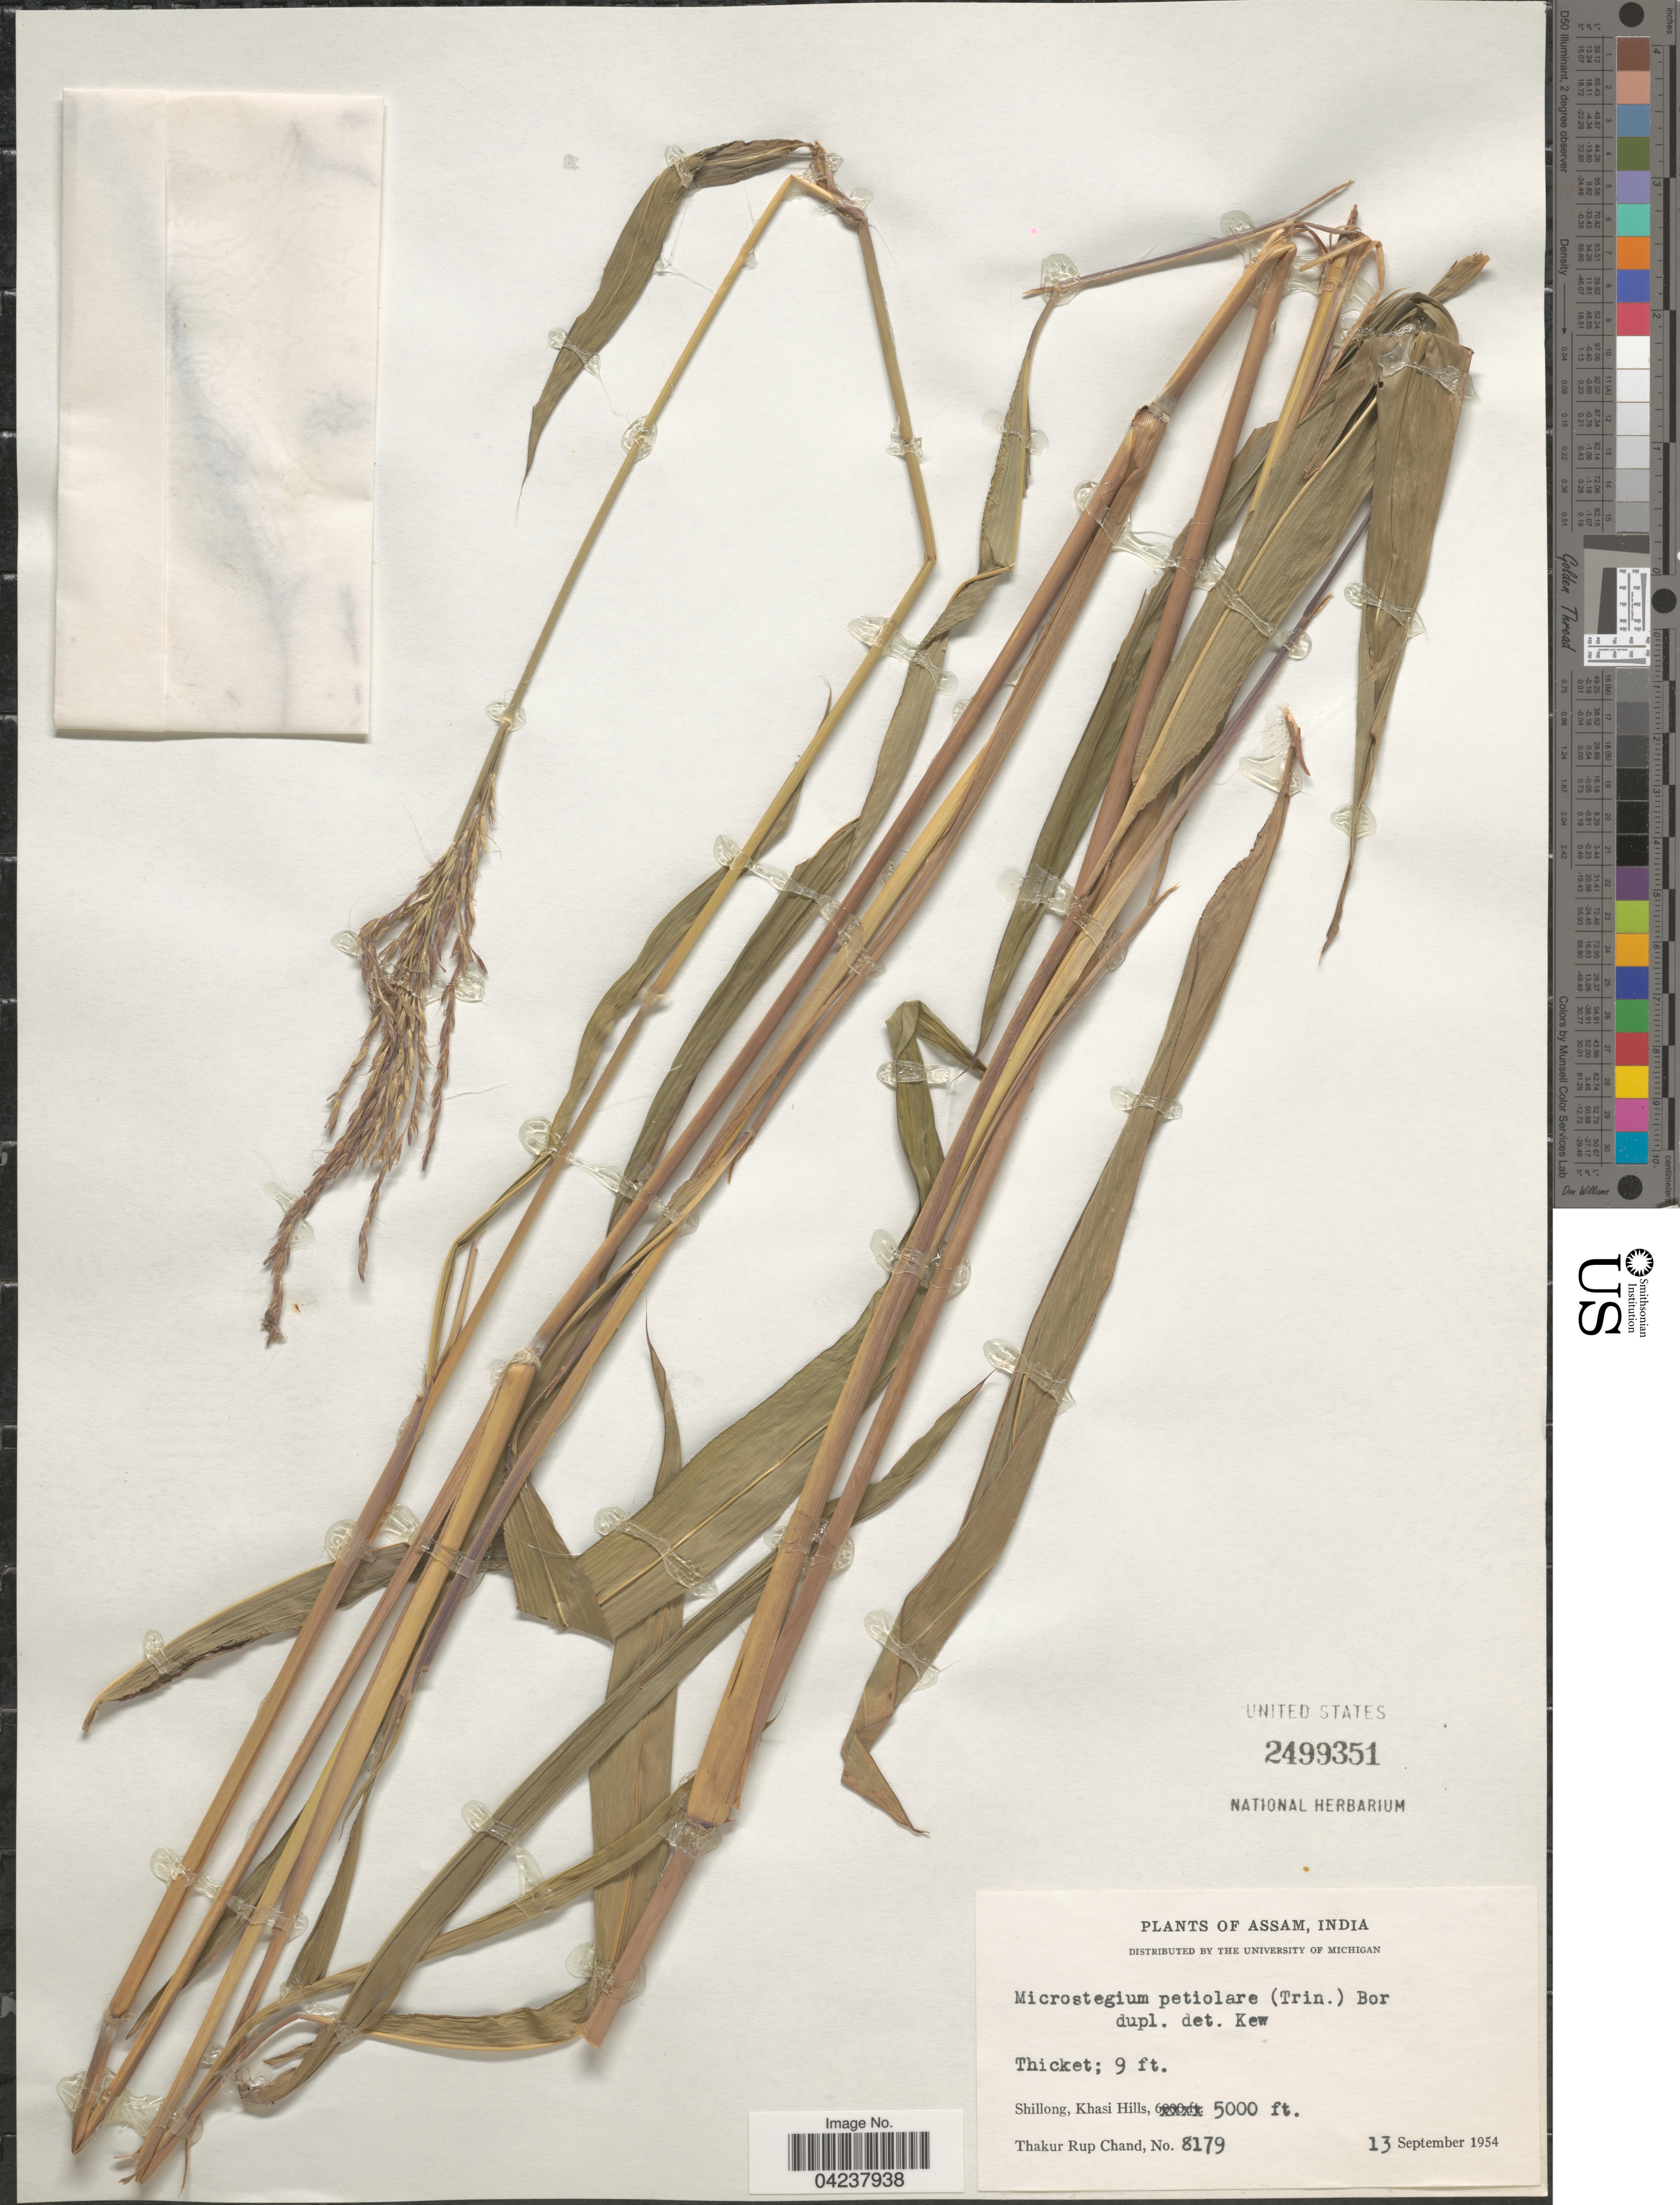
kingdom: Plantae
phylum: Tracheophyta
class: Liliopsida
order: Poales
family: Poaceae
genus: Microstegium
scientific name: Microstegium petiolare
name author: (Trin.) Bor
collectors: T. R. Chand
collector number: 8179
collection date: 1954-09-13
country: India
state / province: Meghalaya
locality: Shillong, Khasi Hills.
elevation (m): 1524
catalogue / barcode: US 2499351